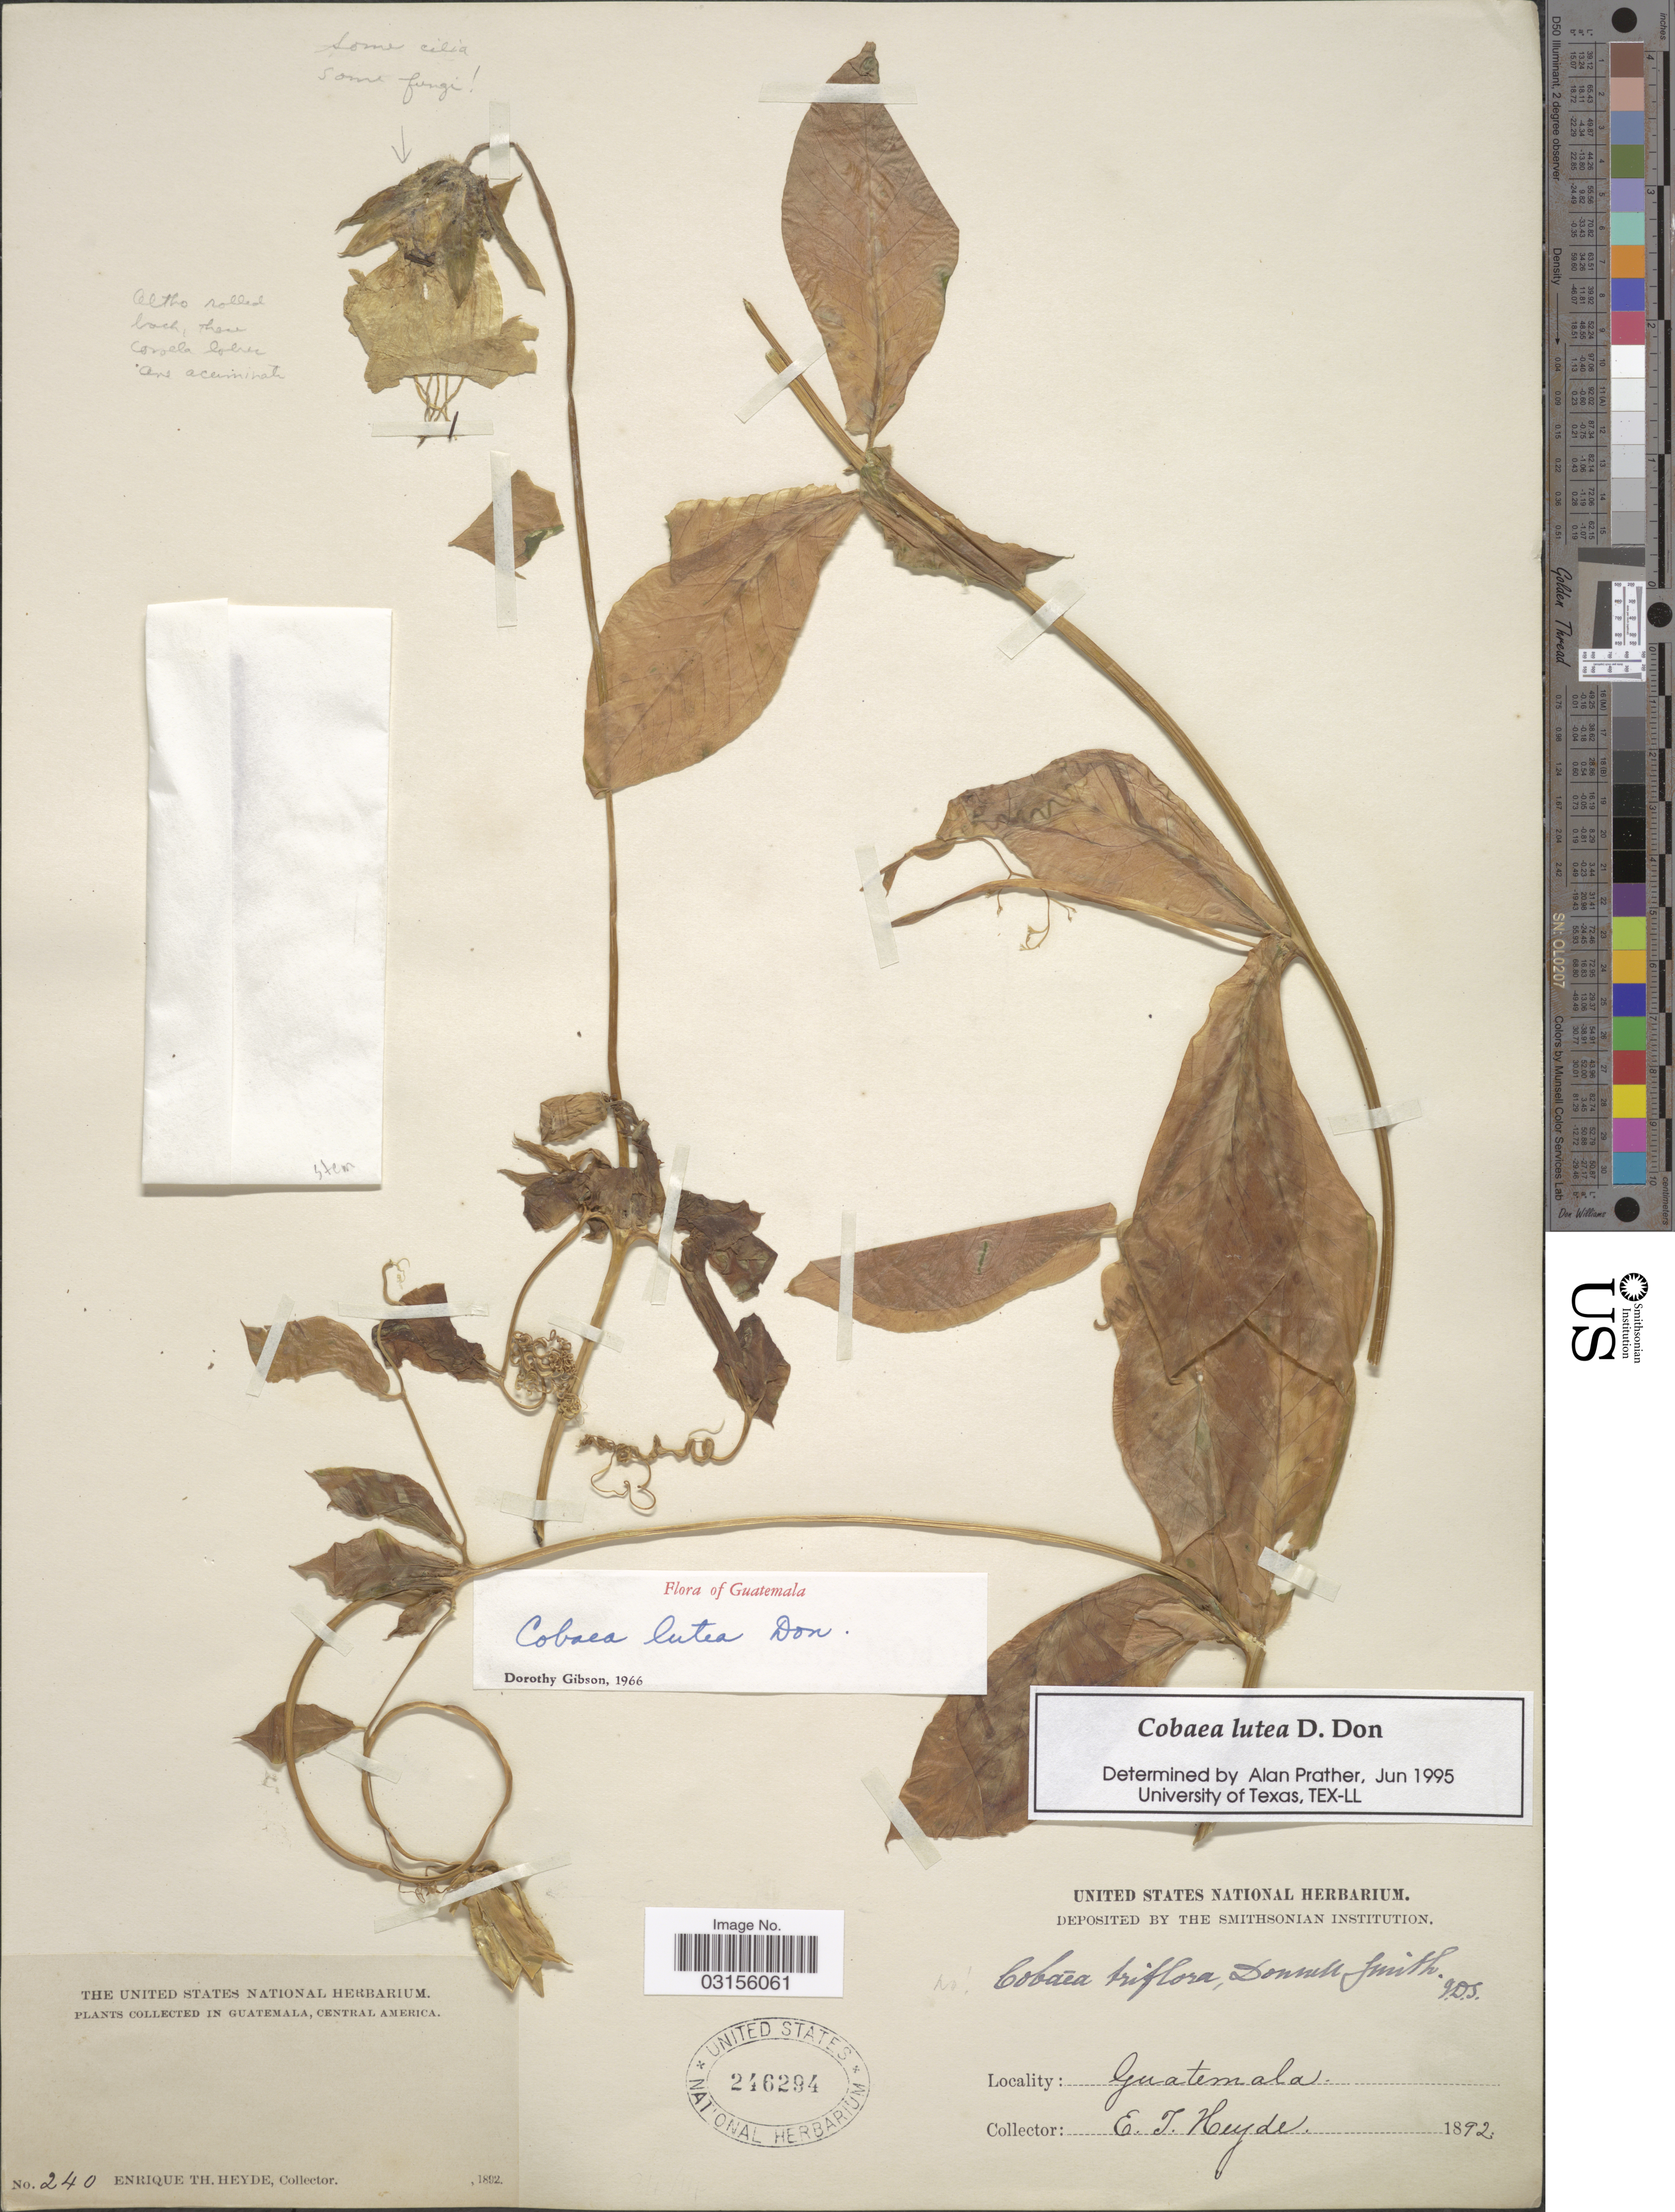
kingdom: Plantae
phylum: Tracheophyta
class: Magnoliopsida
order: Ericales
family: Polemoniaceae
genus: Cobaea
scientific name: Cobaea lutea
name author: D. Don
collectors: E. T. Heyde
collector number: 240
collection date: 1892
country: Guatemala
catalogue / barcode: US 246294